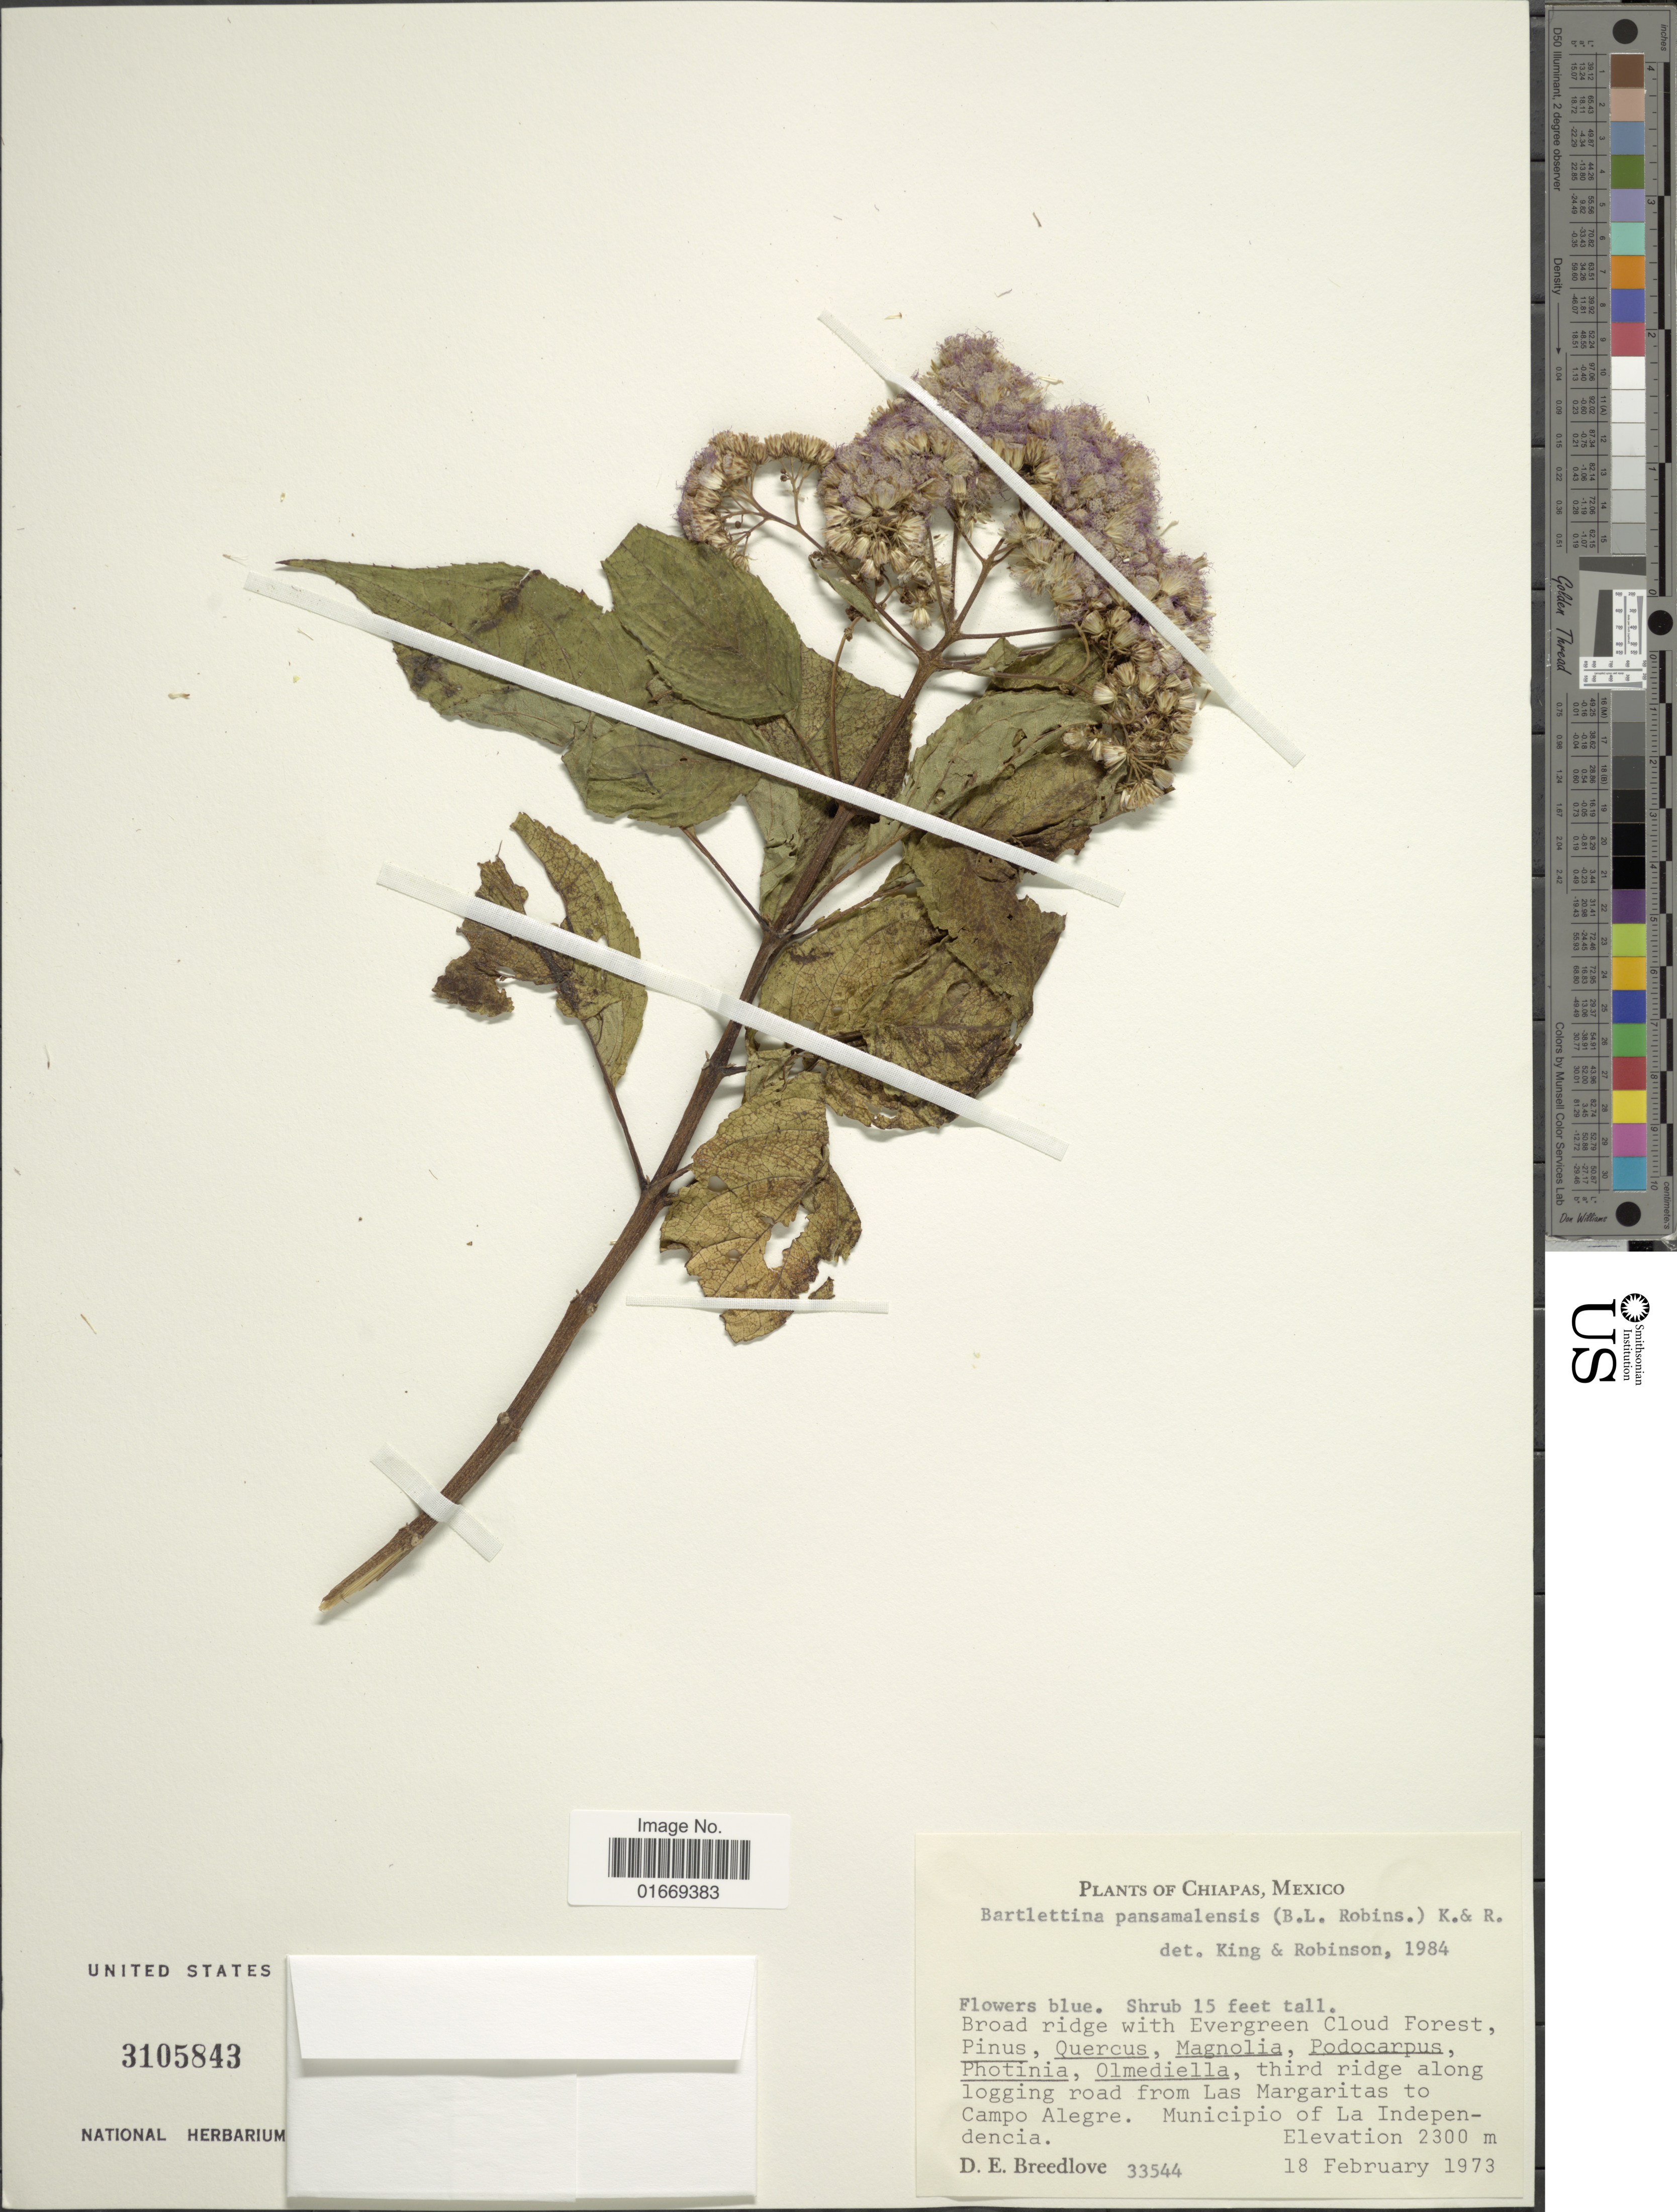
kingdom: Plantae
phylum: Tracheophyta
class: Magnoliopsida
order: Asterales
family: Asteraceae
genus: Bartlettina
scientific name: Bartlettina pansamalensis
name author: (B.L. Rob.) R.M. King & H. Rob.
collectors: D. E. Breedlove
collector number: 33544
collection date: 1973-02-18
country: Mexico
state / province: Chiapas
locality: Broad ridge with Evergeen Cloud Forest, third ridge along logging road from Las Margaritas to Campo Alegre. Municipio of La Independncia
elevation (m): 2300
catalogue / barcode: US 3105843